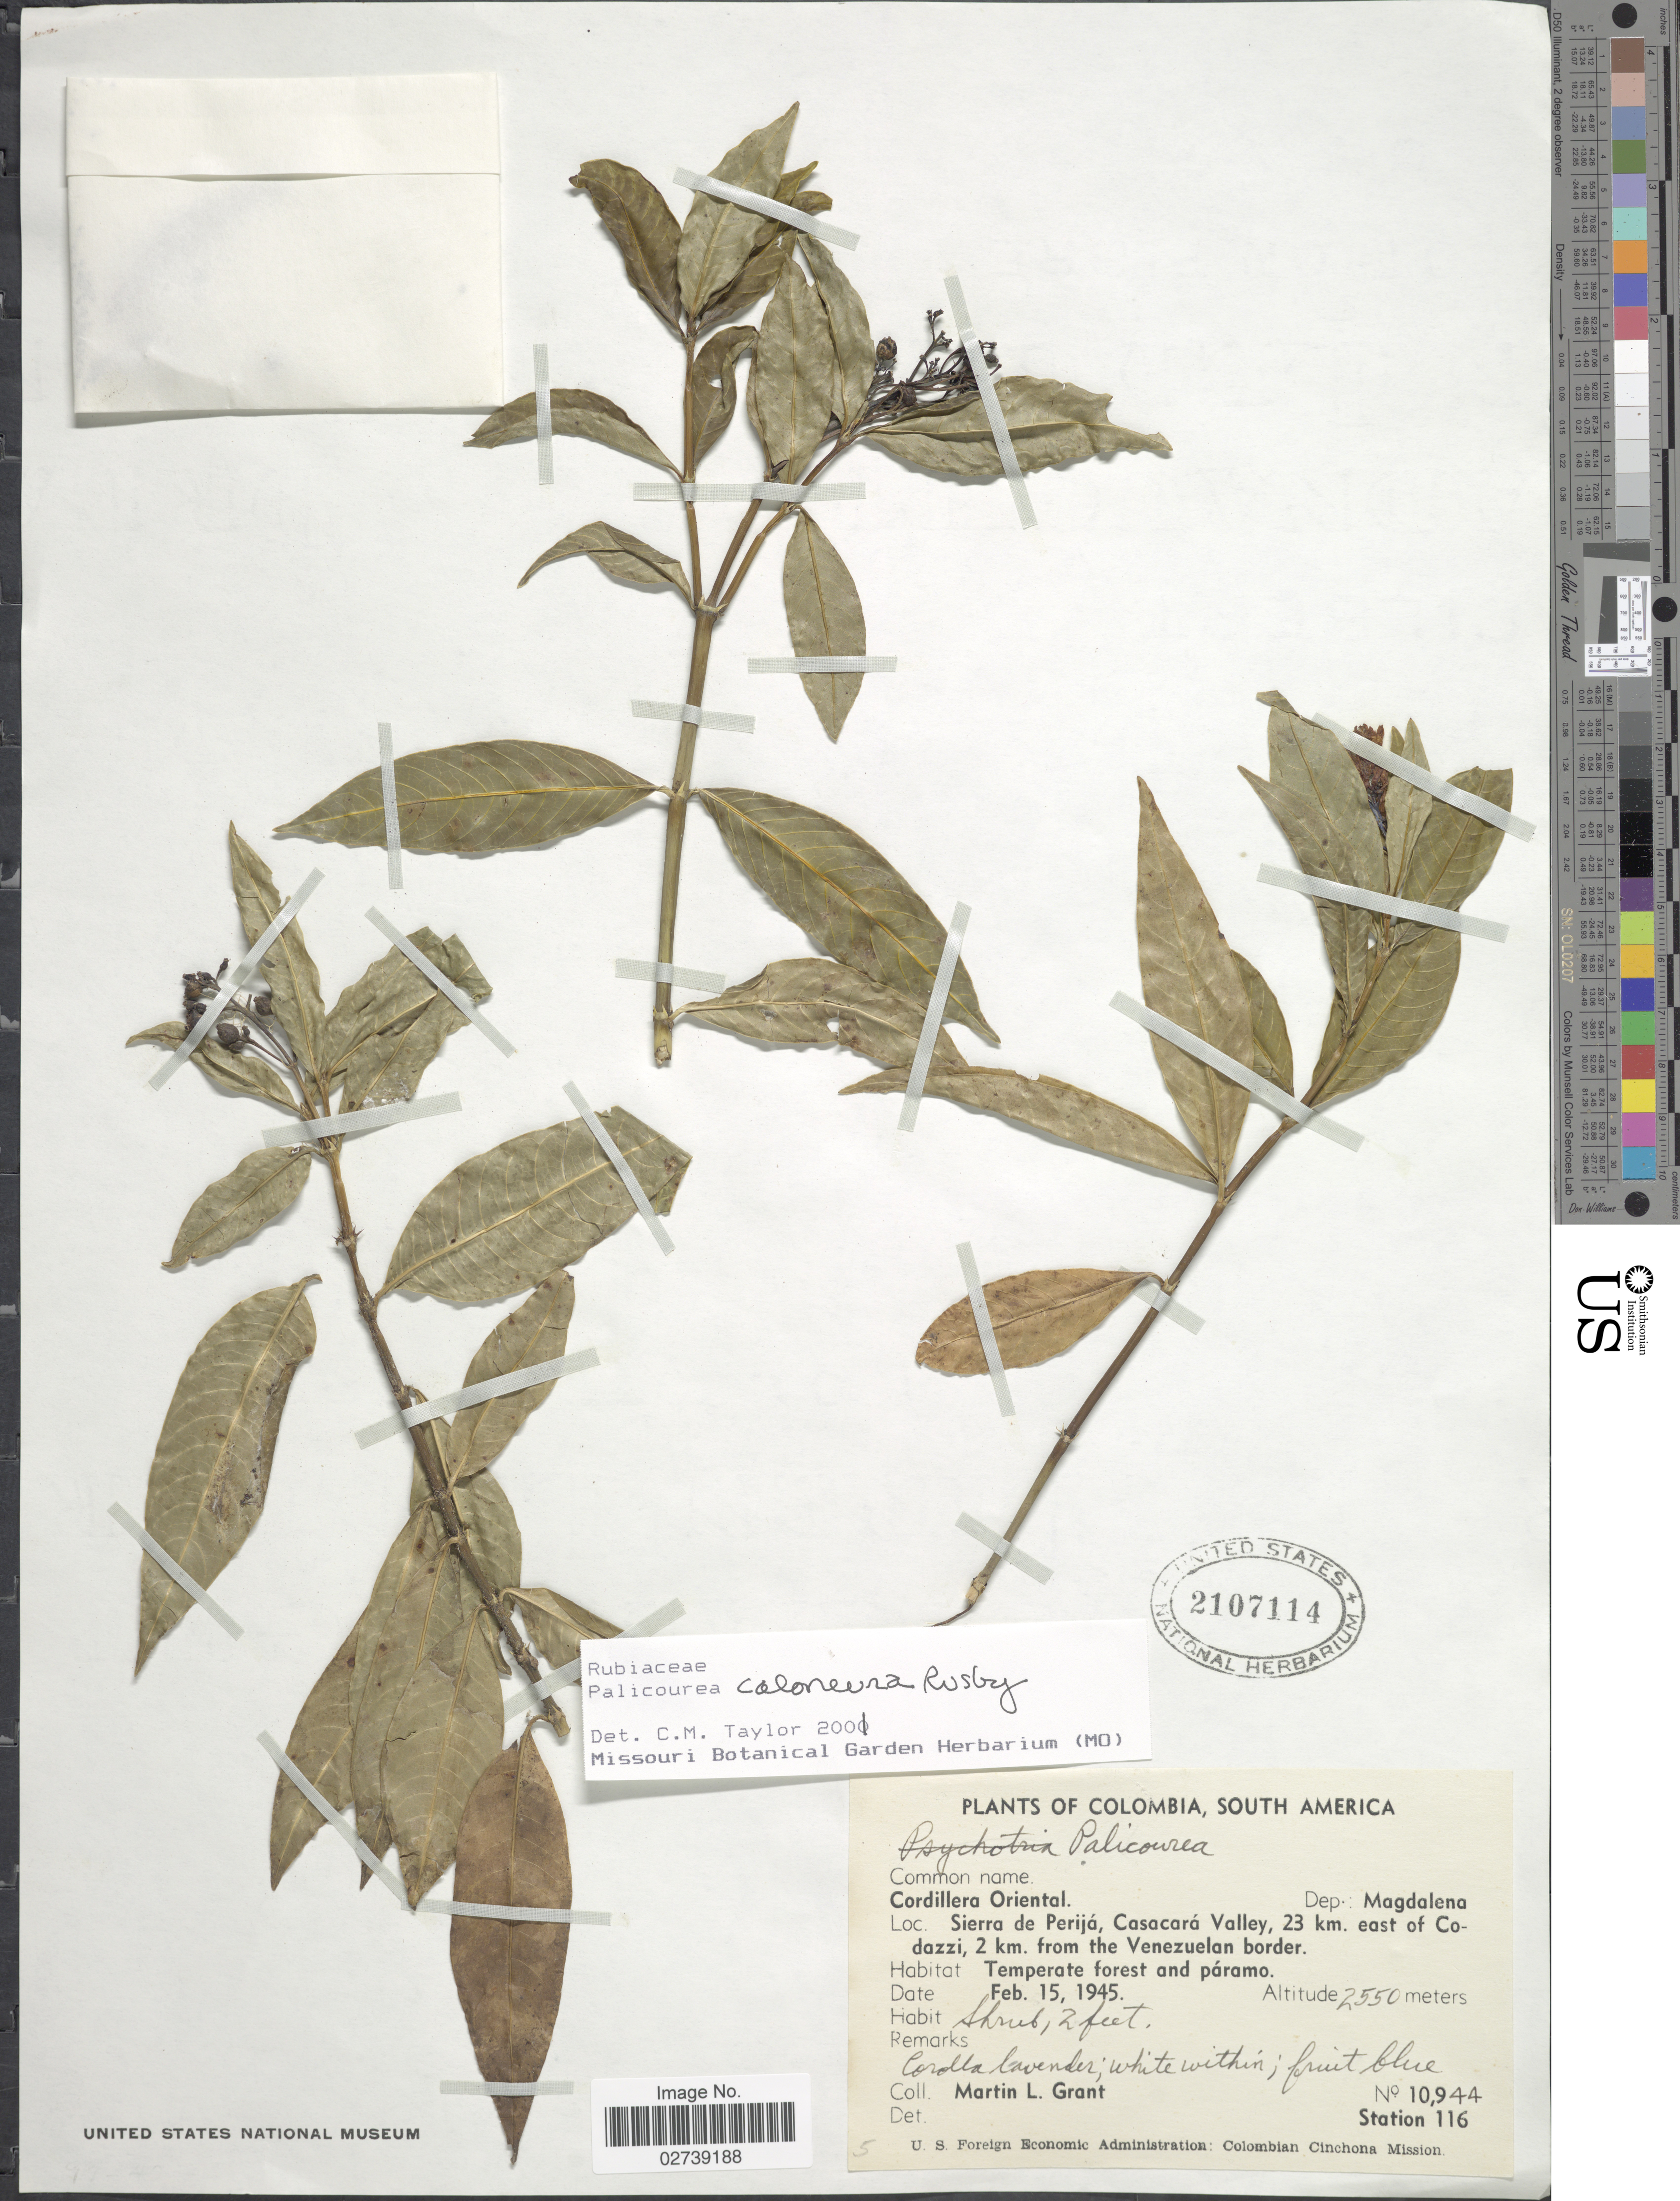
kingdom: Plantae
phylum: Tracheophyta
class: Magnoliopsida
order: Gentianales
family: Rubiaceae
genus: Palicourea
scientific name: Palicourea caloneura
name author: Rusby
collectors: M. L. Grant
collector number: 10944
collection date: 1945-02-15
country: Colombia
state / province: Magdalena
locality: Cordillera Oriental. Dep.: Magdalena. Sierra de Perijá, Casacará Valley, 23 km. east of Codazzi, 2 km. from the Venezuelan border. Station 116.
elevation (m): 2550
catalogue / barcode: US 2107114